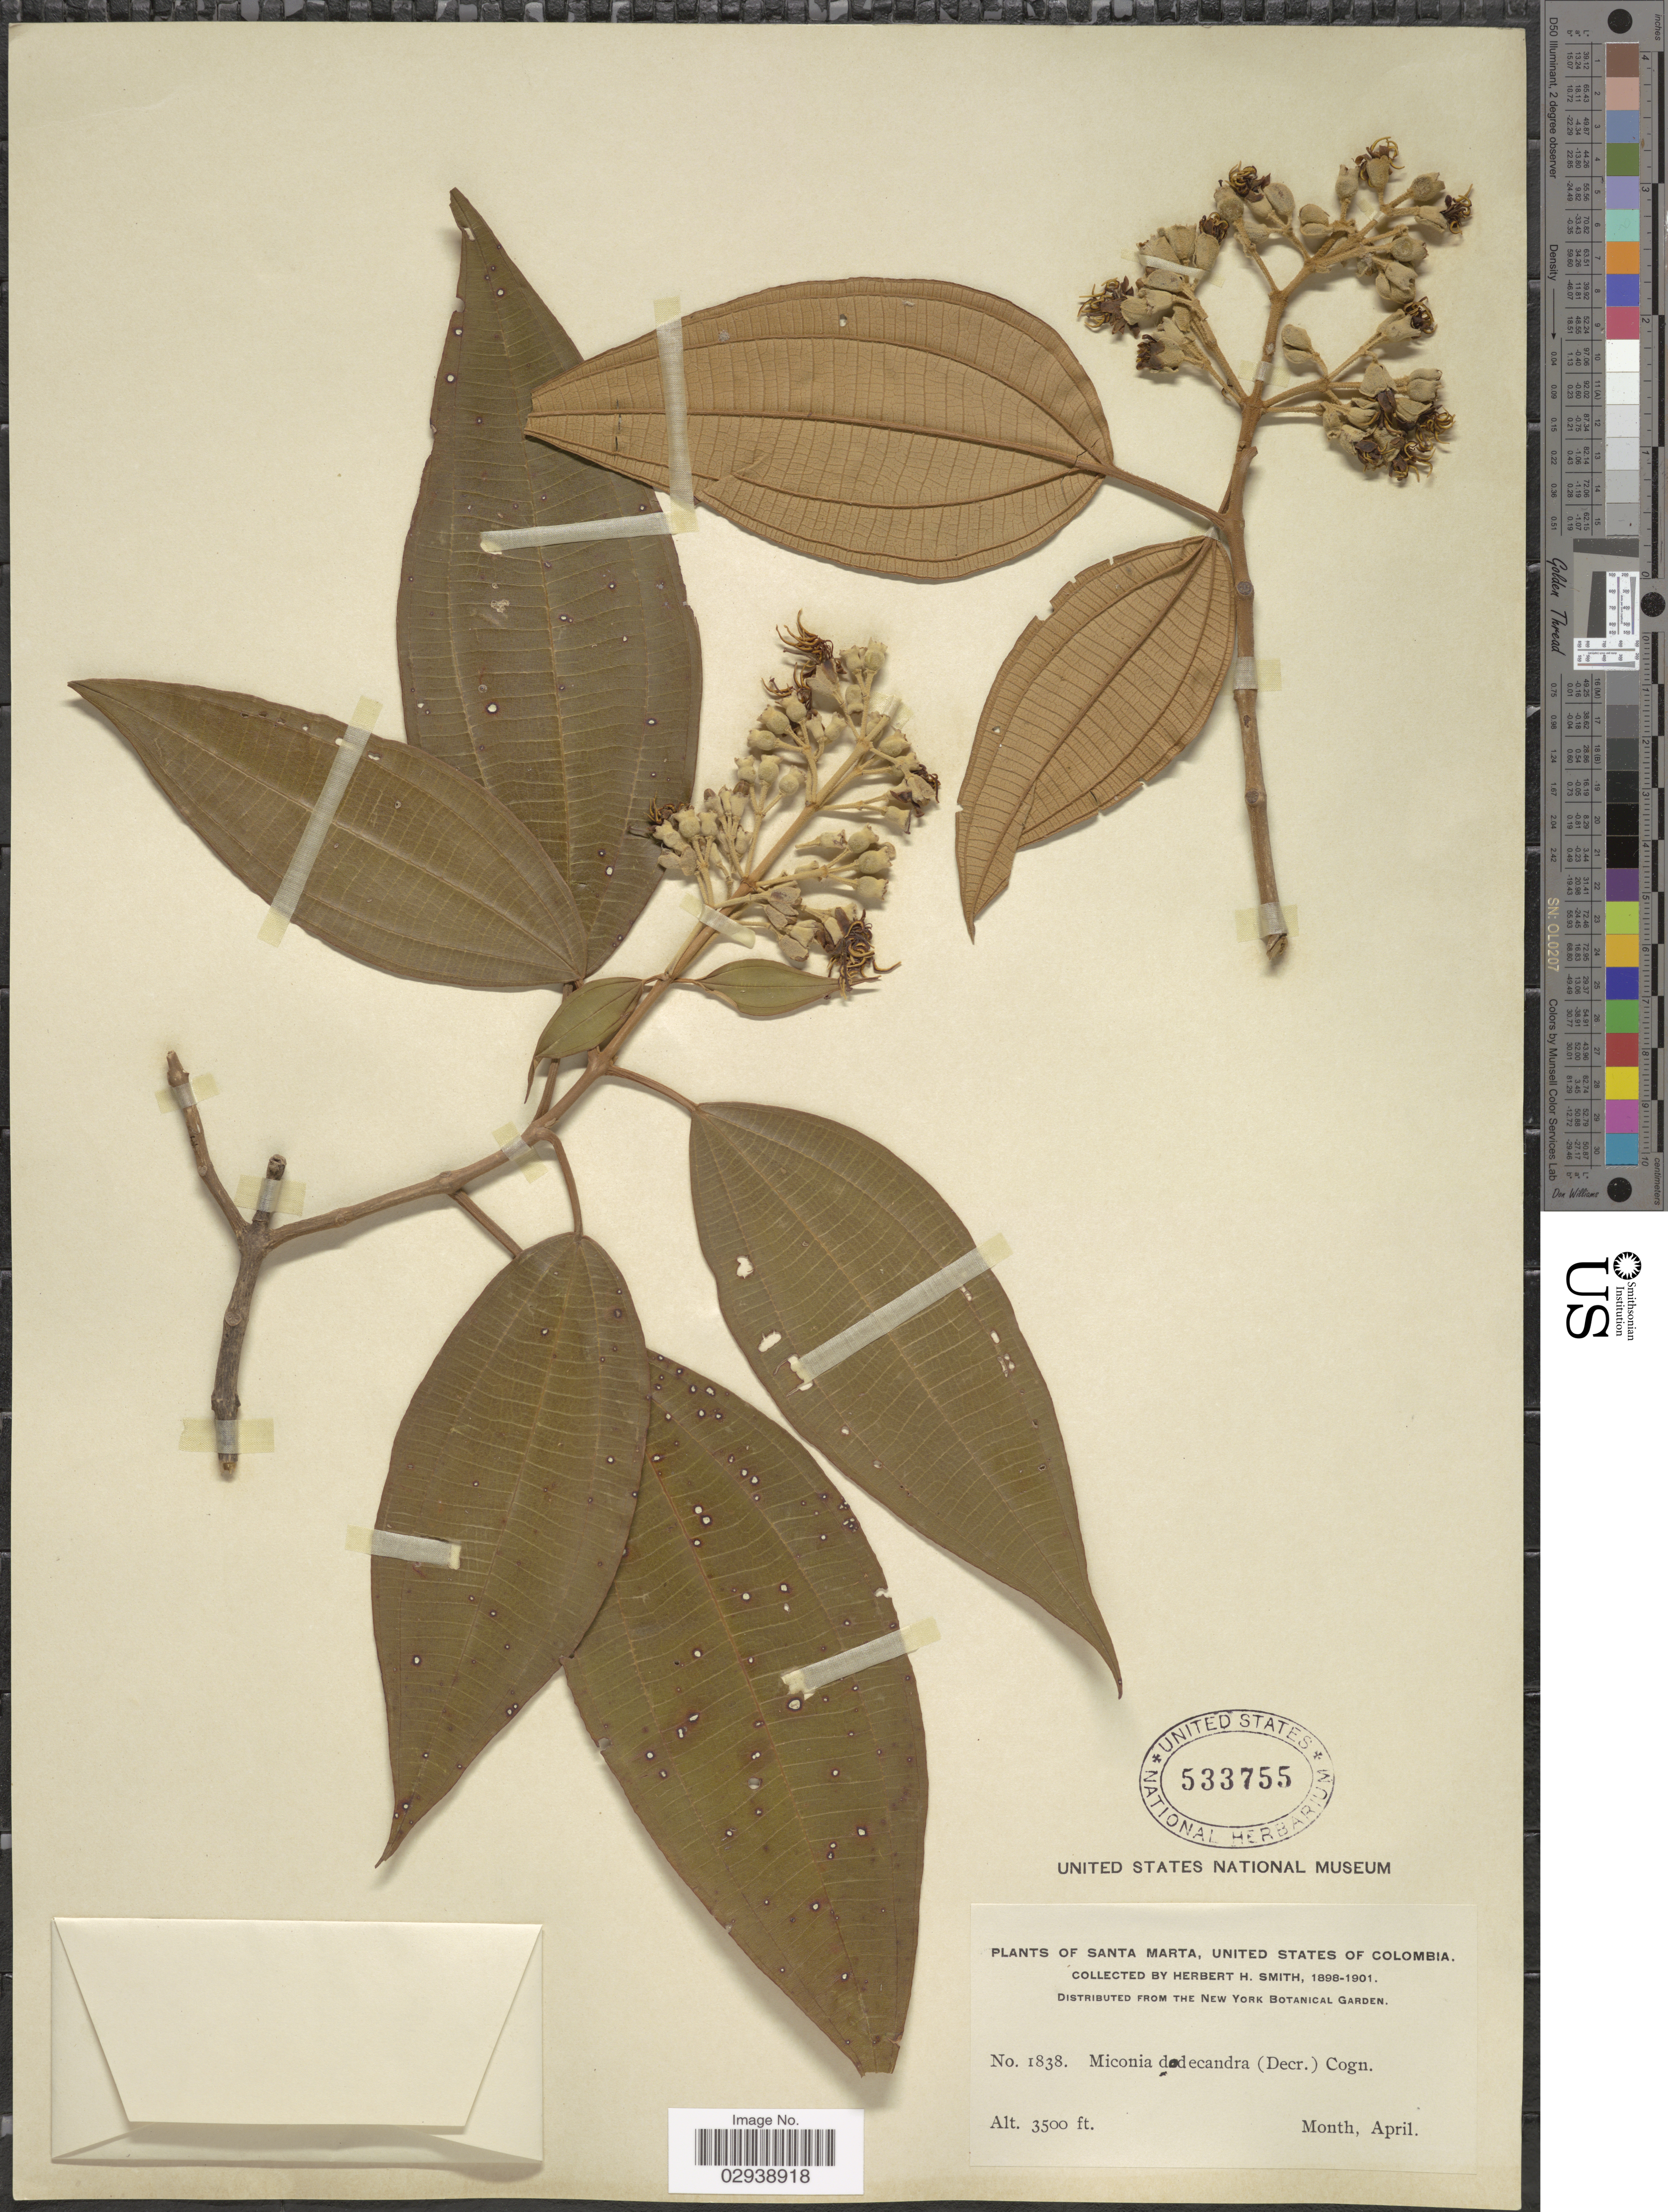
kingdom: Plantae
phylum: Tracheophyta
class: Magnoliopsida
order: Myrtales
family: Melastomataceae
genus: Miconia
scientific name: Miconia dodecandra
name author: Cogn.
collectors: Herbert H. Smith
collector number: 1838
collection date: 1898-04/1901-04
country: Colombia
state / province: Magdalena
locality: Santa Marta, United States of Colombia.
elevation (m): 1067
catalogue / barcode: US 533755